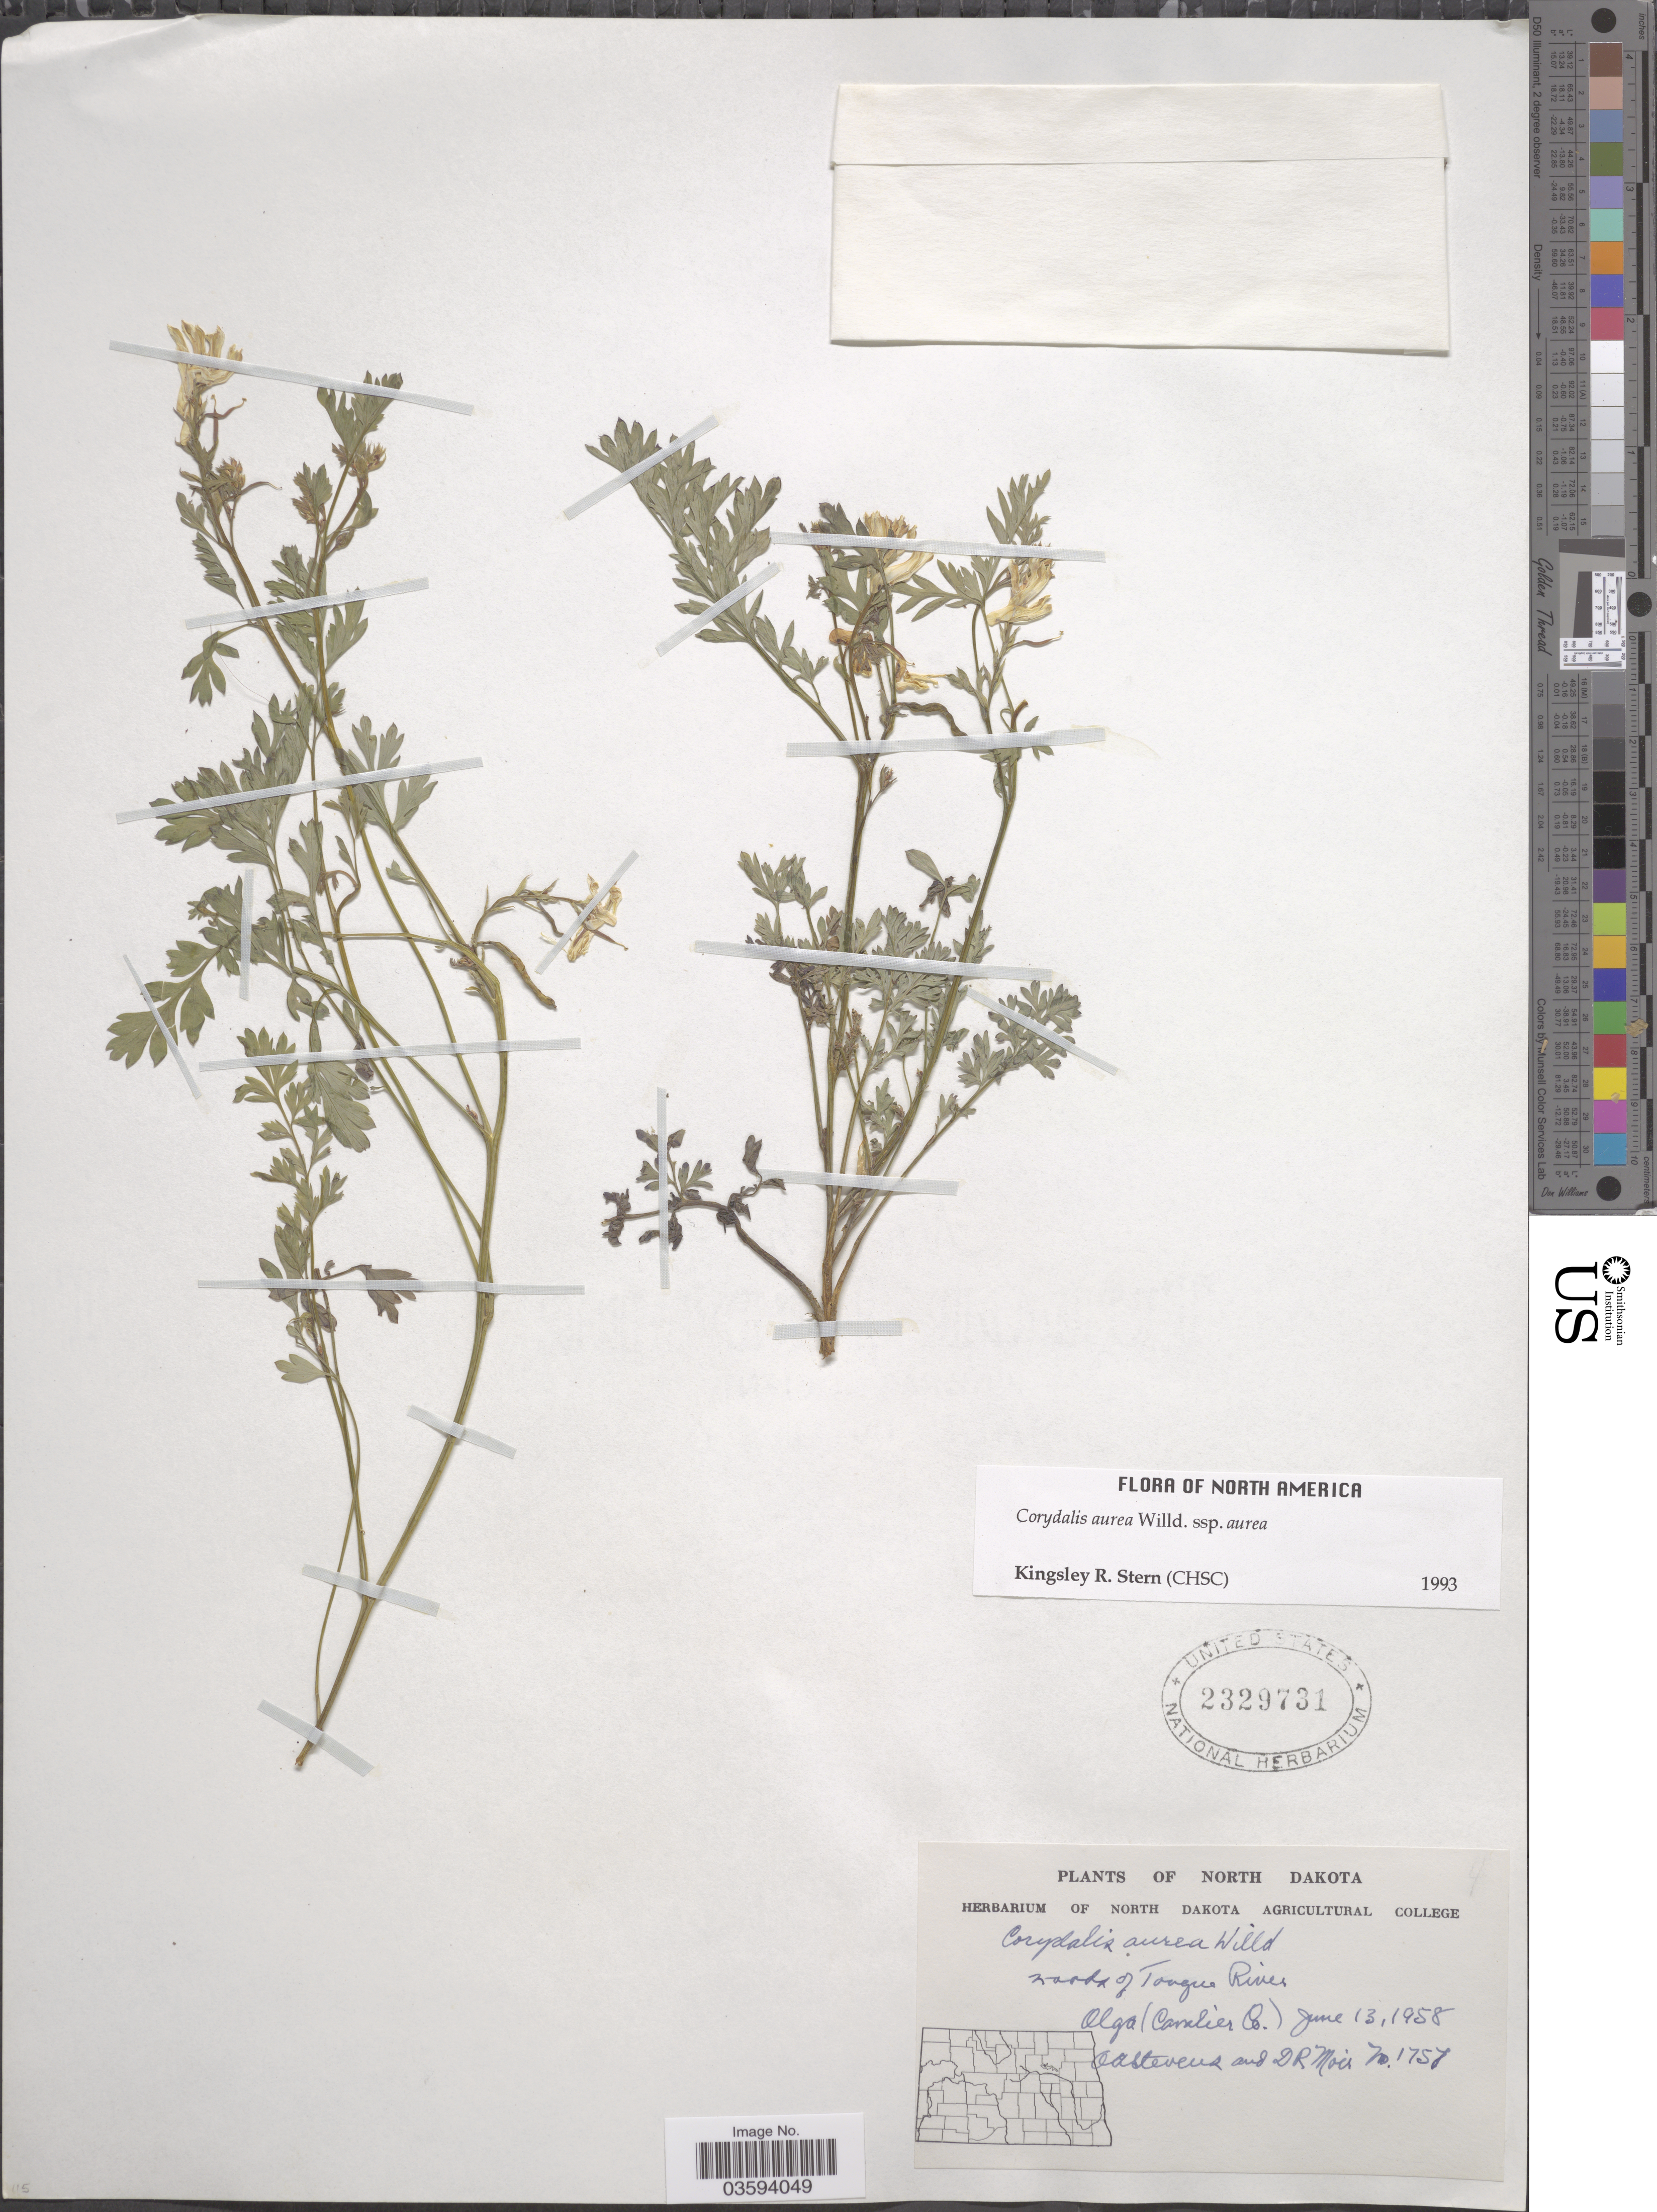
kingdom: Plantae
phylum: Tracheophyta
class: Magnoliopsida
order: Ranunculales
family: Papaveraceae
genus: Corydalis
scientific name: Corydalis aurea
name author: Willd.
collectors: O. A. Stevens & D. Moir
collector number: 1757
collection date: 1958-06-13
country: United States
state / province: North Dakota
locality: Roads of Tongue River. Olga (Cavalier Co).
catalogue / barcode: US 2329731